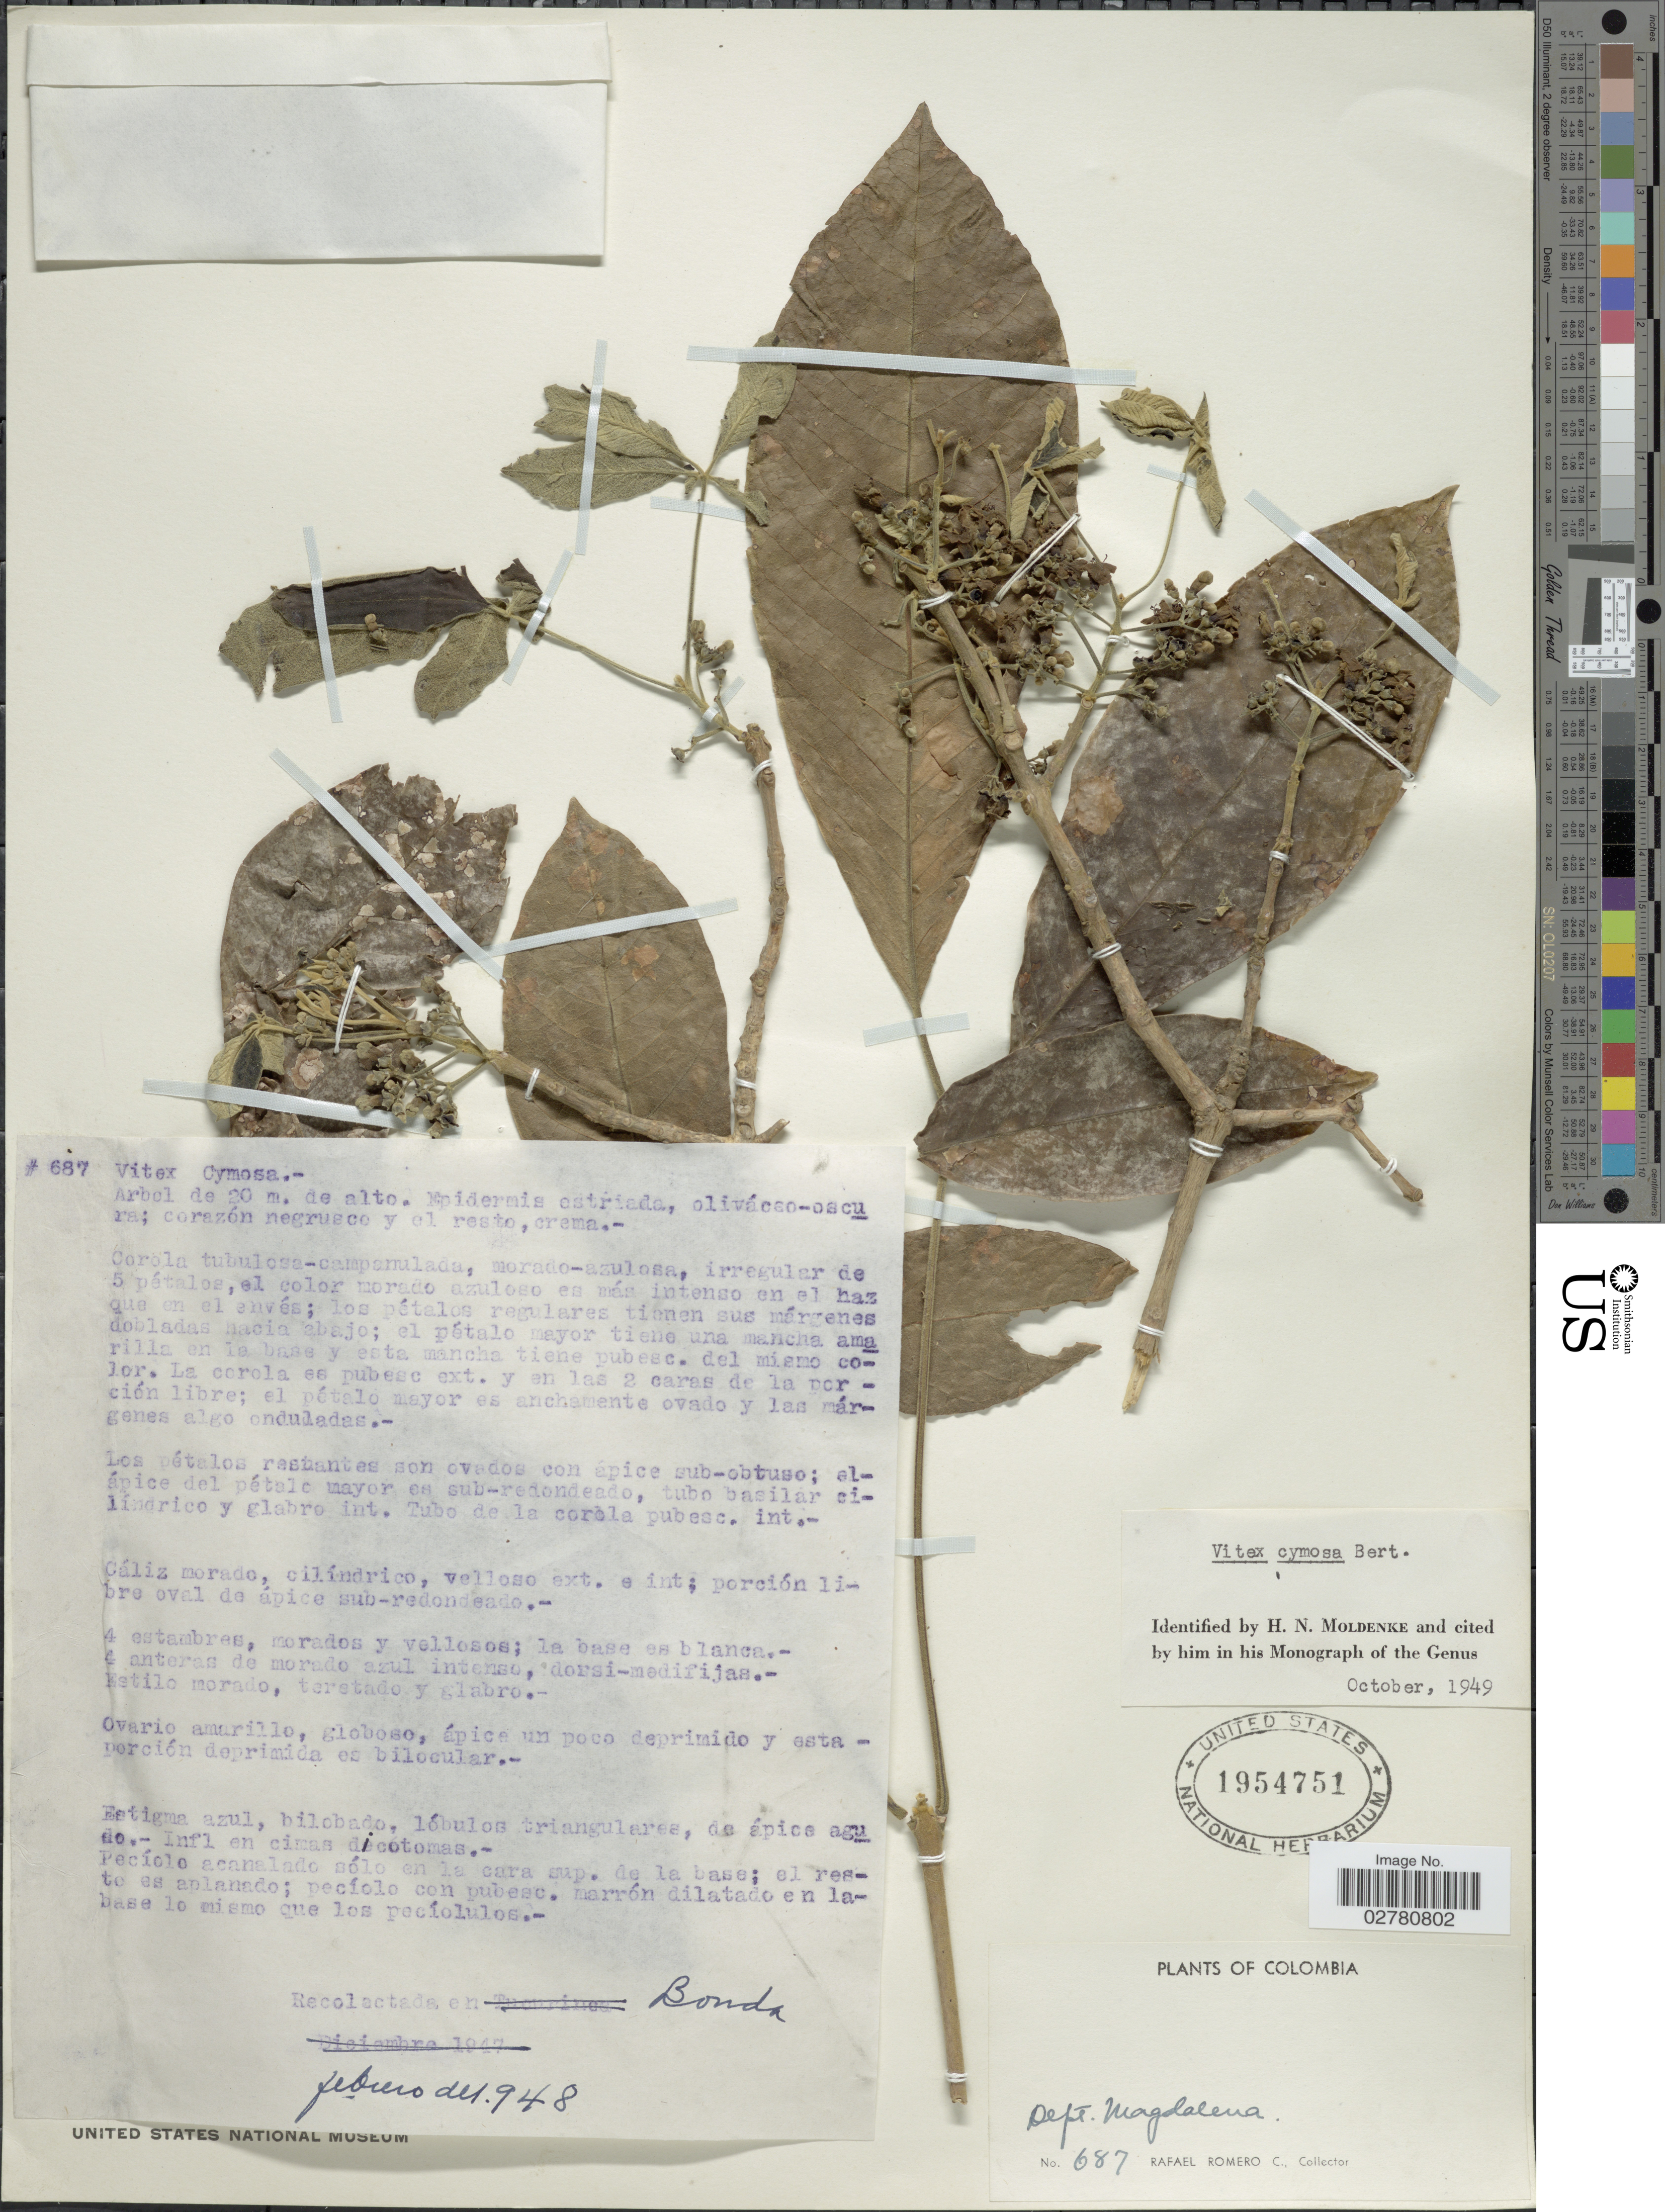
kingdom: Plantae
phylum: Tracheophyta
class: Magnoliopsida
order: Lamiales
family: Lamiaceae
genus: Vitex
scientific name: Vitex cymosa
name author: Bertero ex Spreng.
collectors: R. Romero Castañeda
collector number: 687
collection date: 1948-02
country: Colombia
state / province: Magdalena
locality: Dept. Magdalena. Bonda.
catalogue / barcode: US 1954751